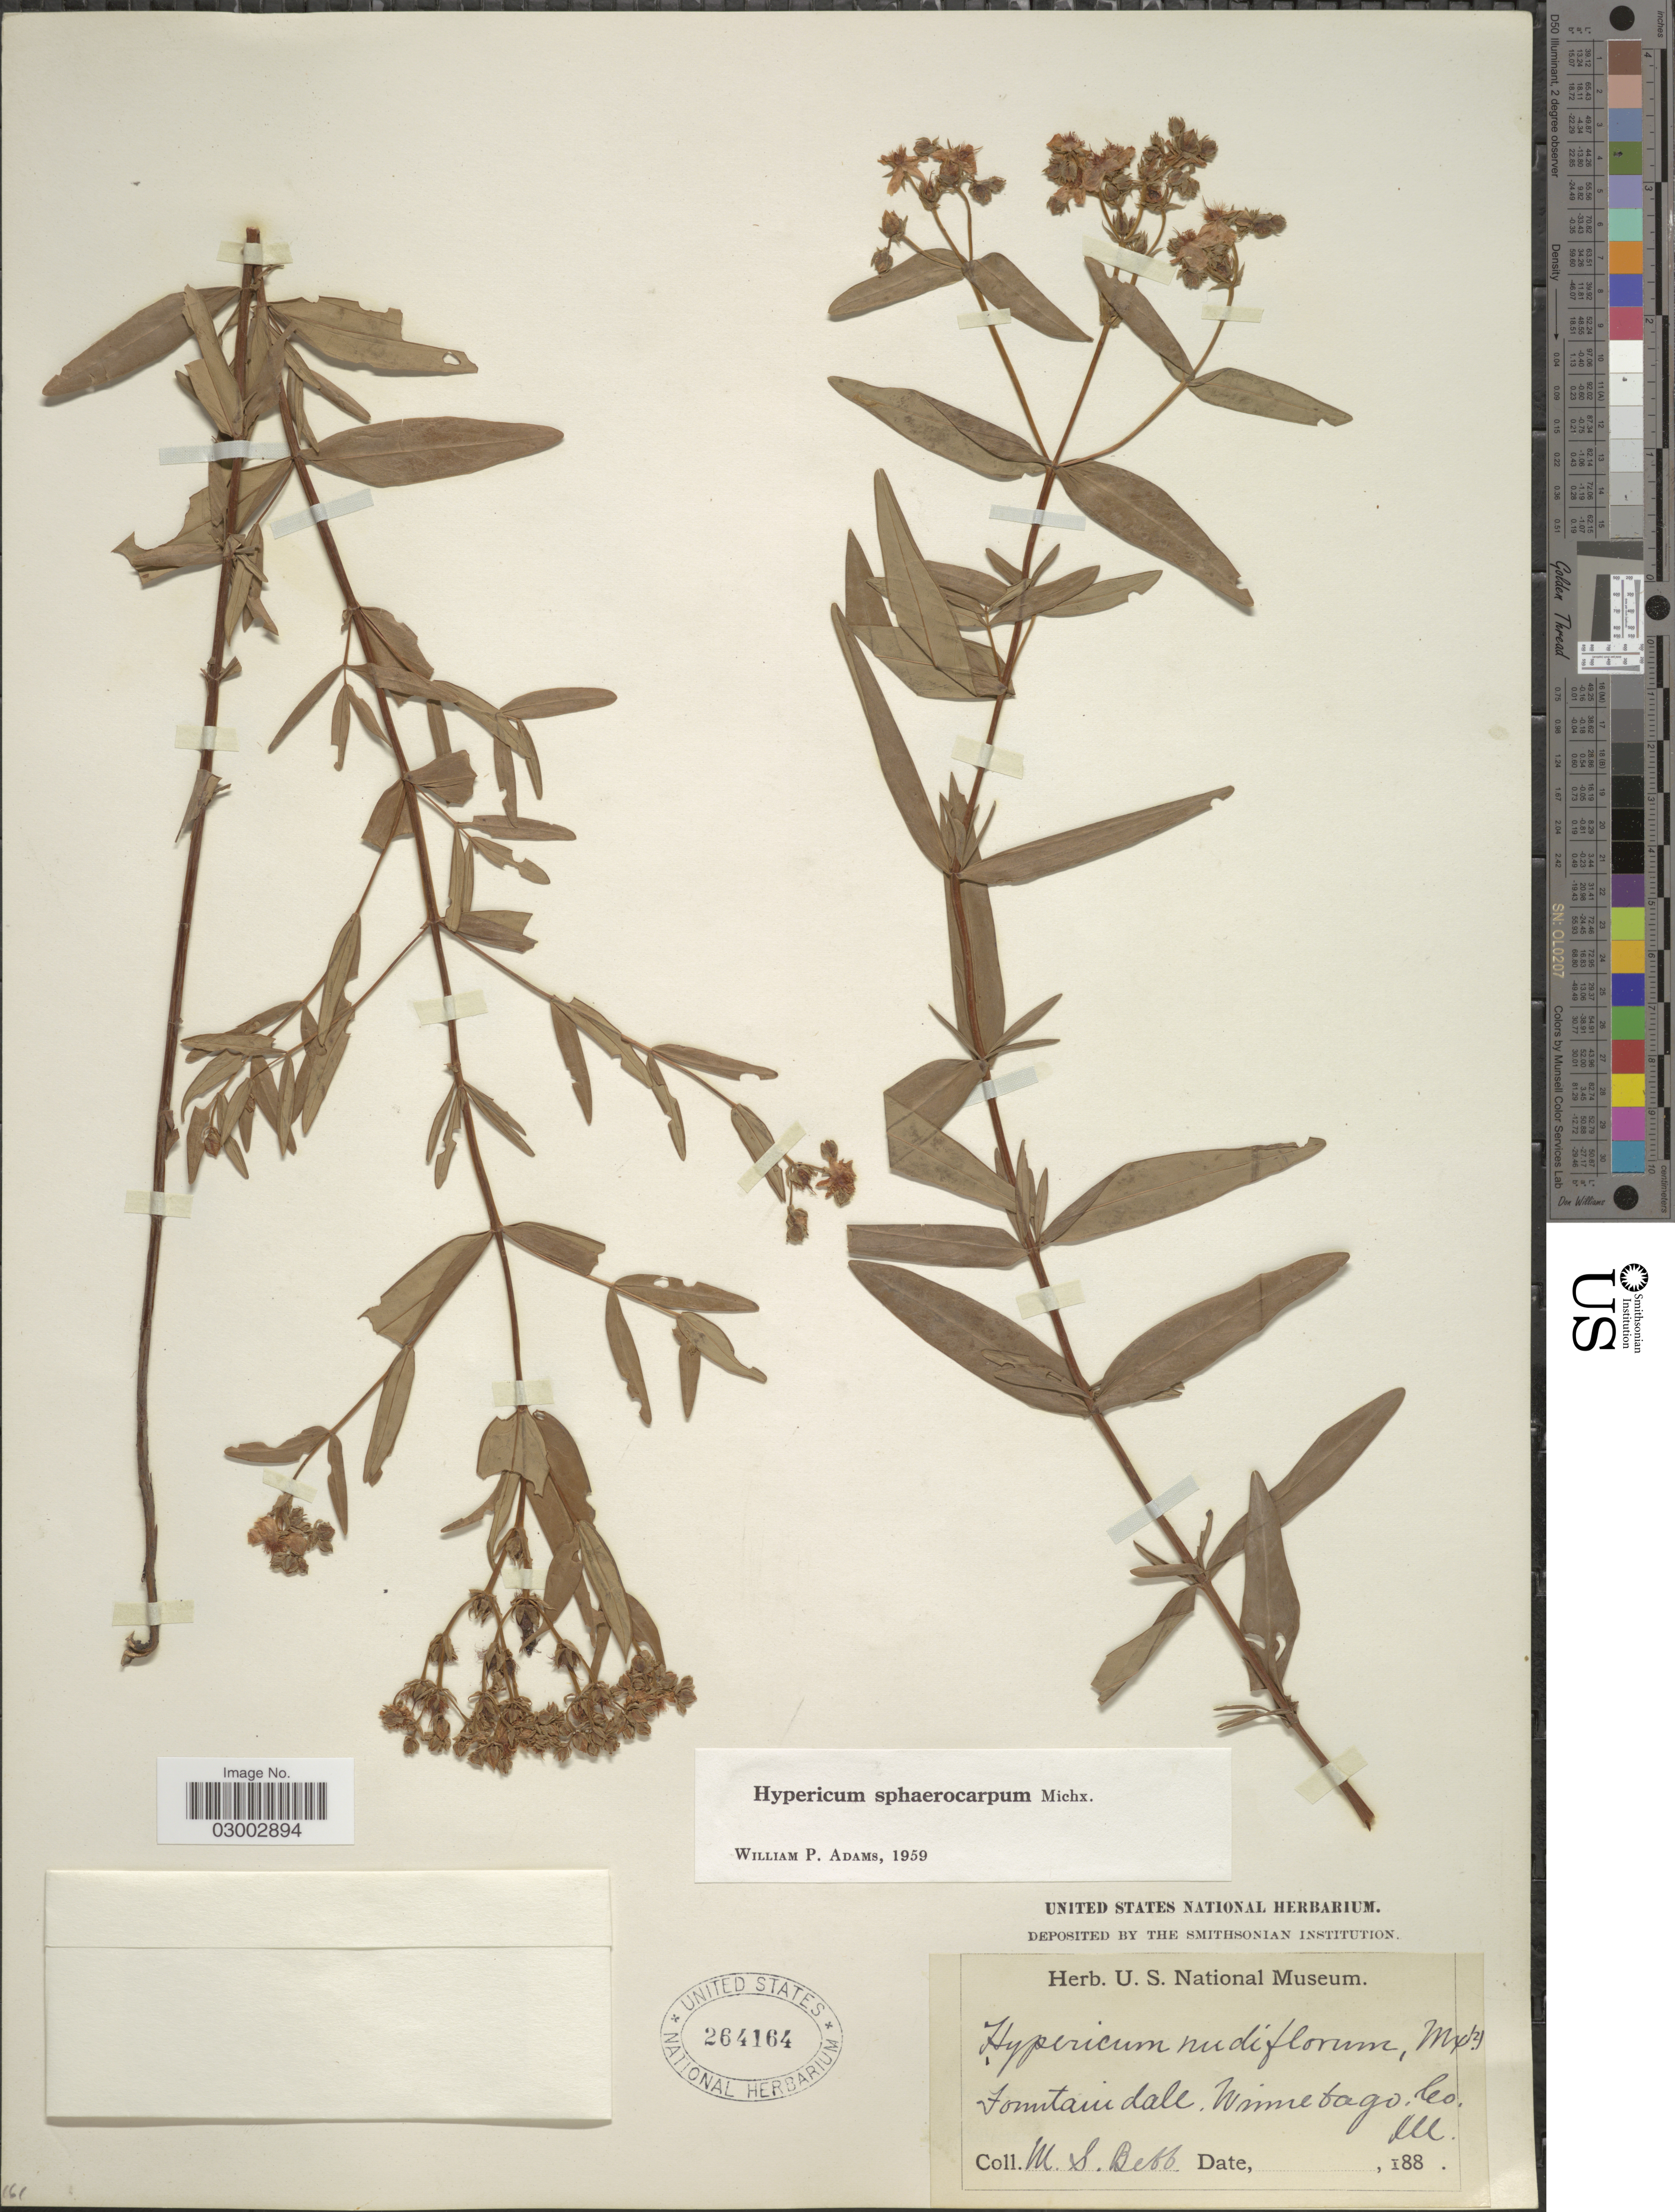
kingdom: Plantae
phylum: Tracheophyta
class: Magnoliopsida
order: Malpighiales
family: Hypericaceae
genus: Hypericum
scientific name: Hypericum sphaerocarpum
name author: Michx.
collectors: M. Bebb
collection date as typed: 188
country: United States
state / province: Illinois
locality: Fountaindale, Winnebago Co.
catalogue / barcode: US 264164